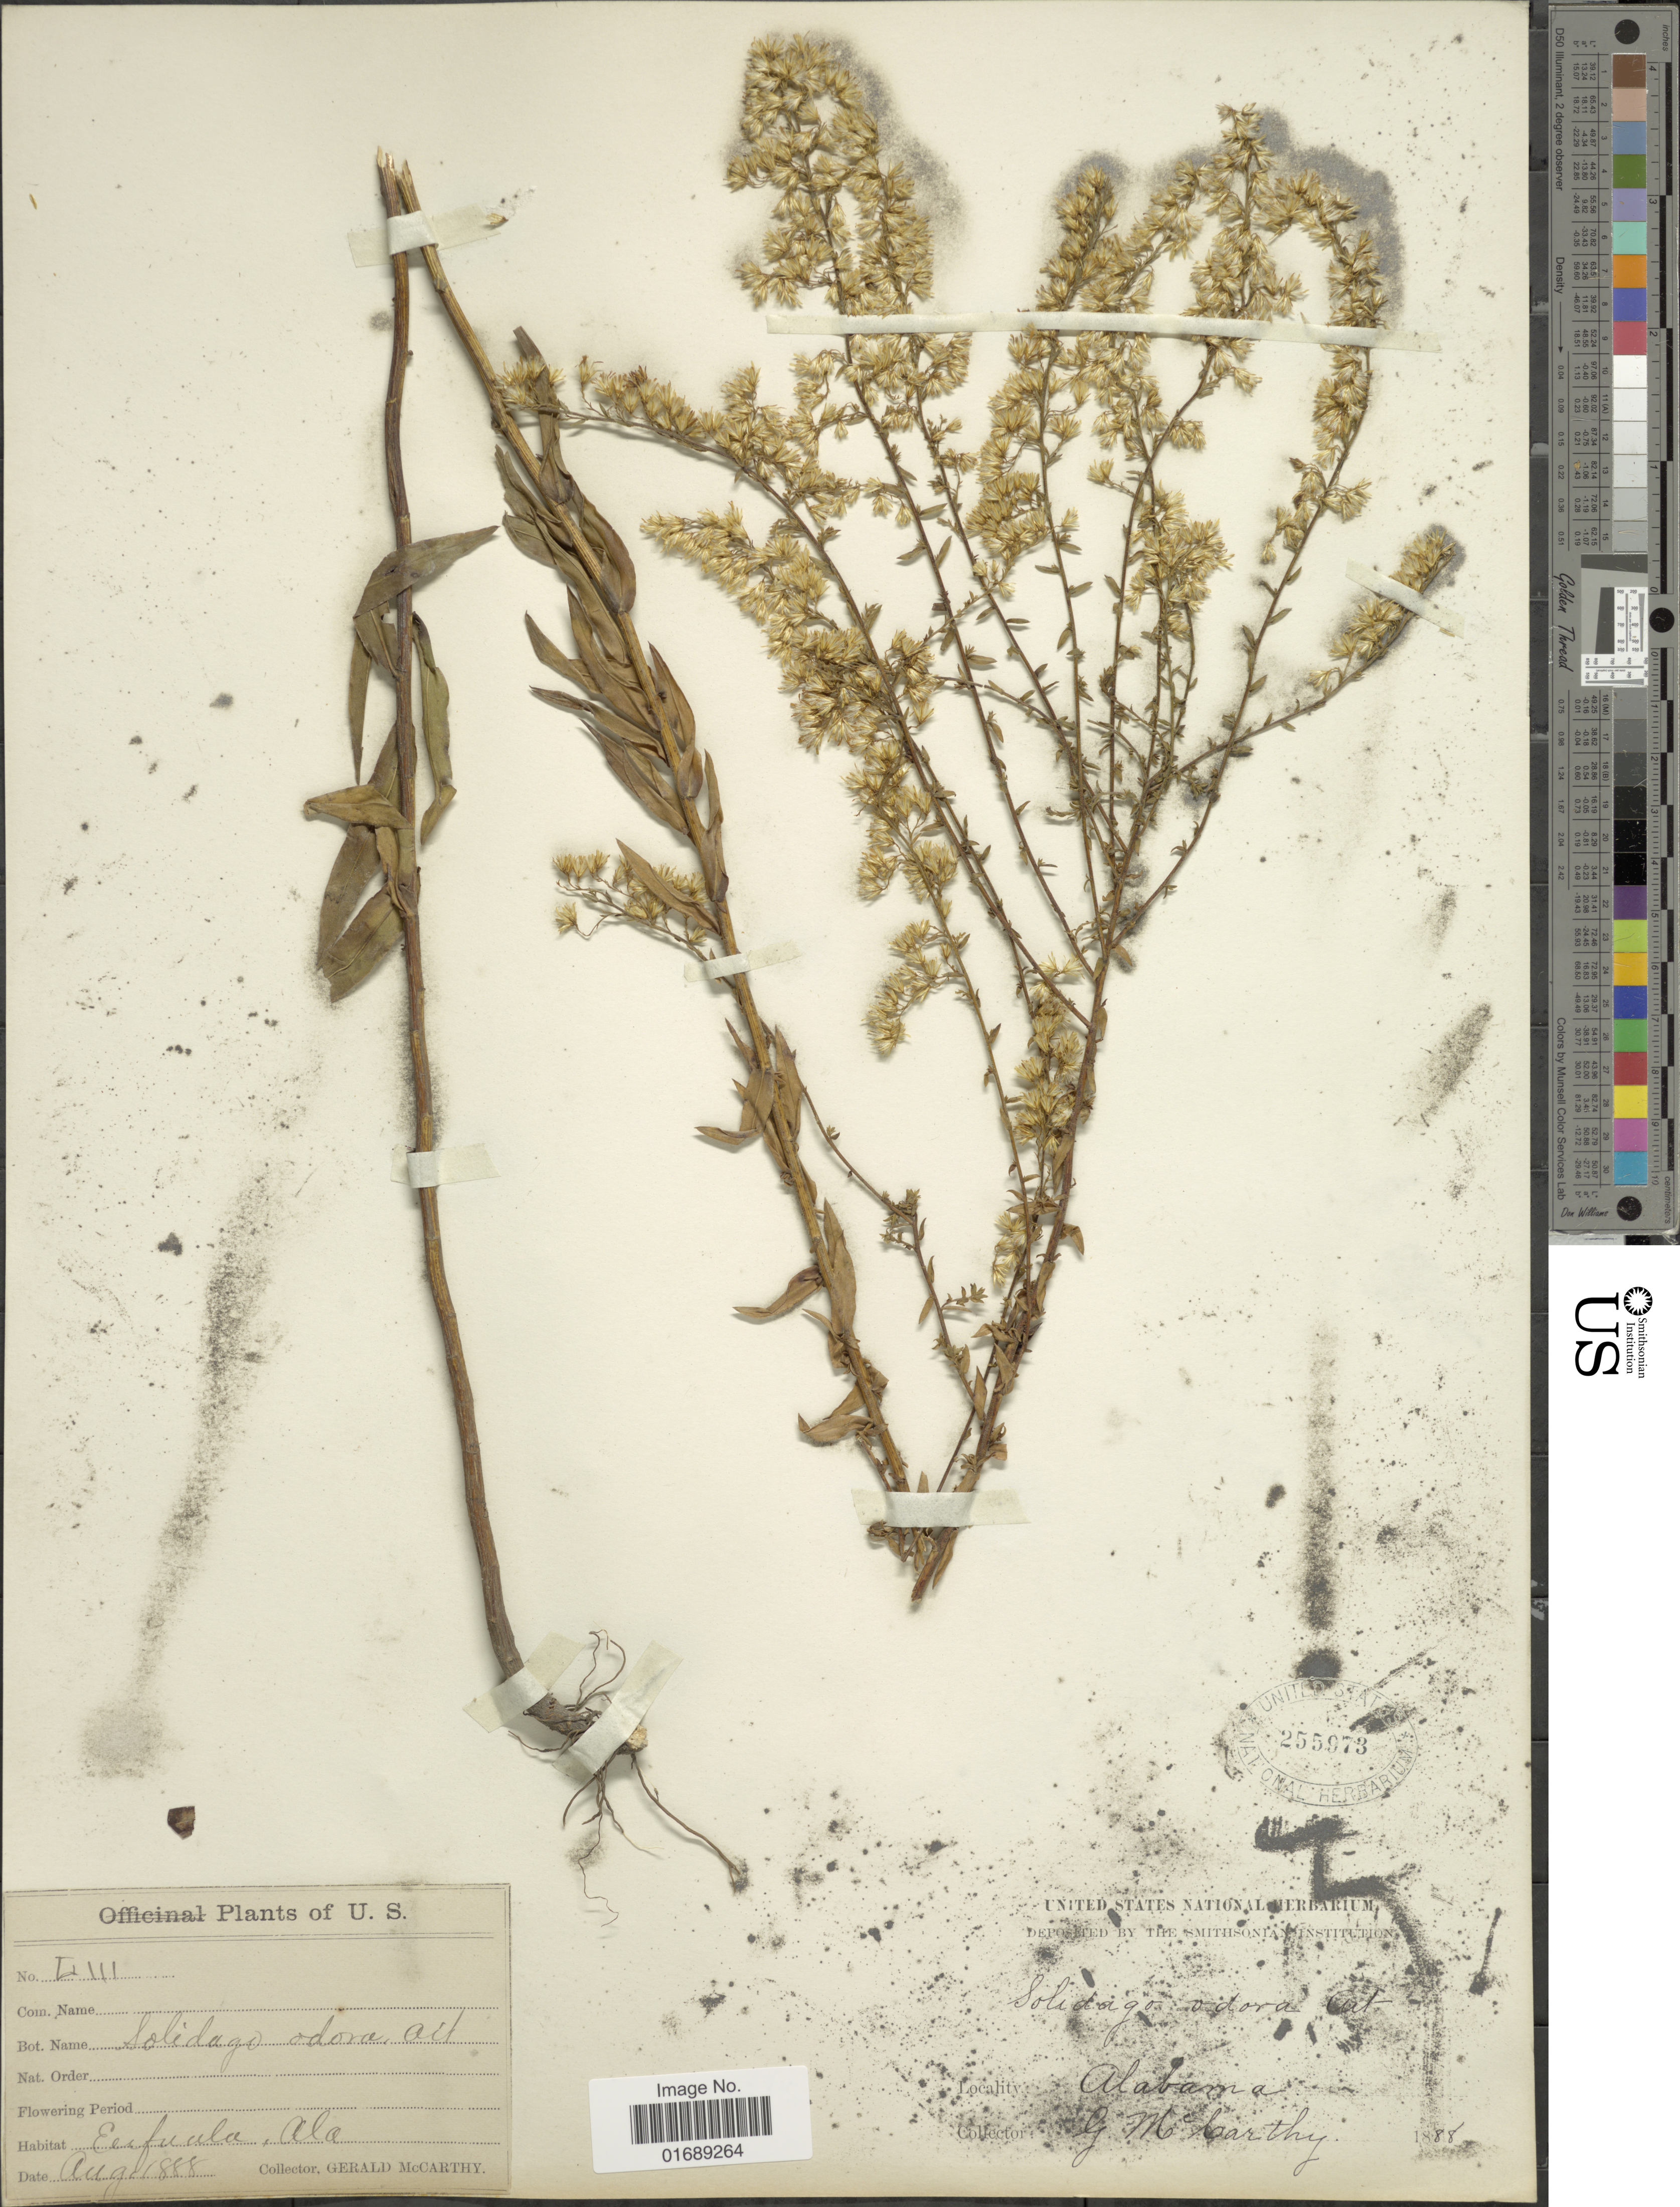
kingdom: Plantae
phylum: Tracheophyta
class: Magnoliopsida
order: Asterales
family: Asteraceae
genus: Solidago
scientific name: Solidago odora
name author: Aiton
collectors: G. McCarthy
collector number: T2111*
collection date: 1888-08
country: United States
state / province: Alabama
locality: Eufaula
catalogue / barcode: US 255973